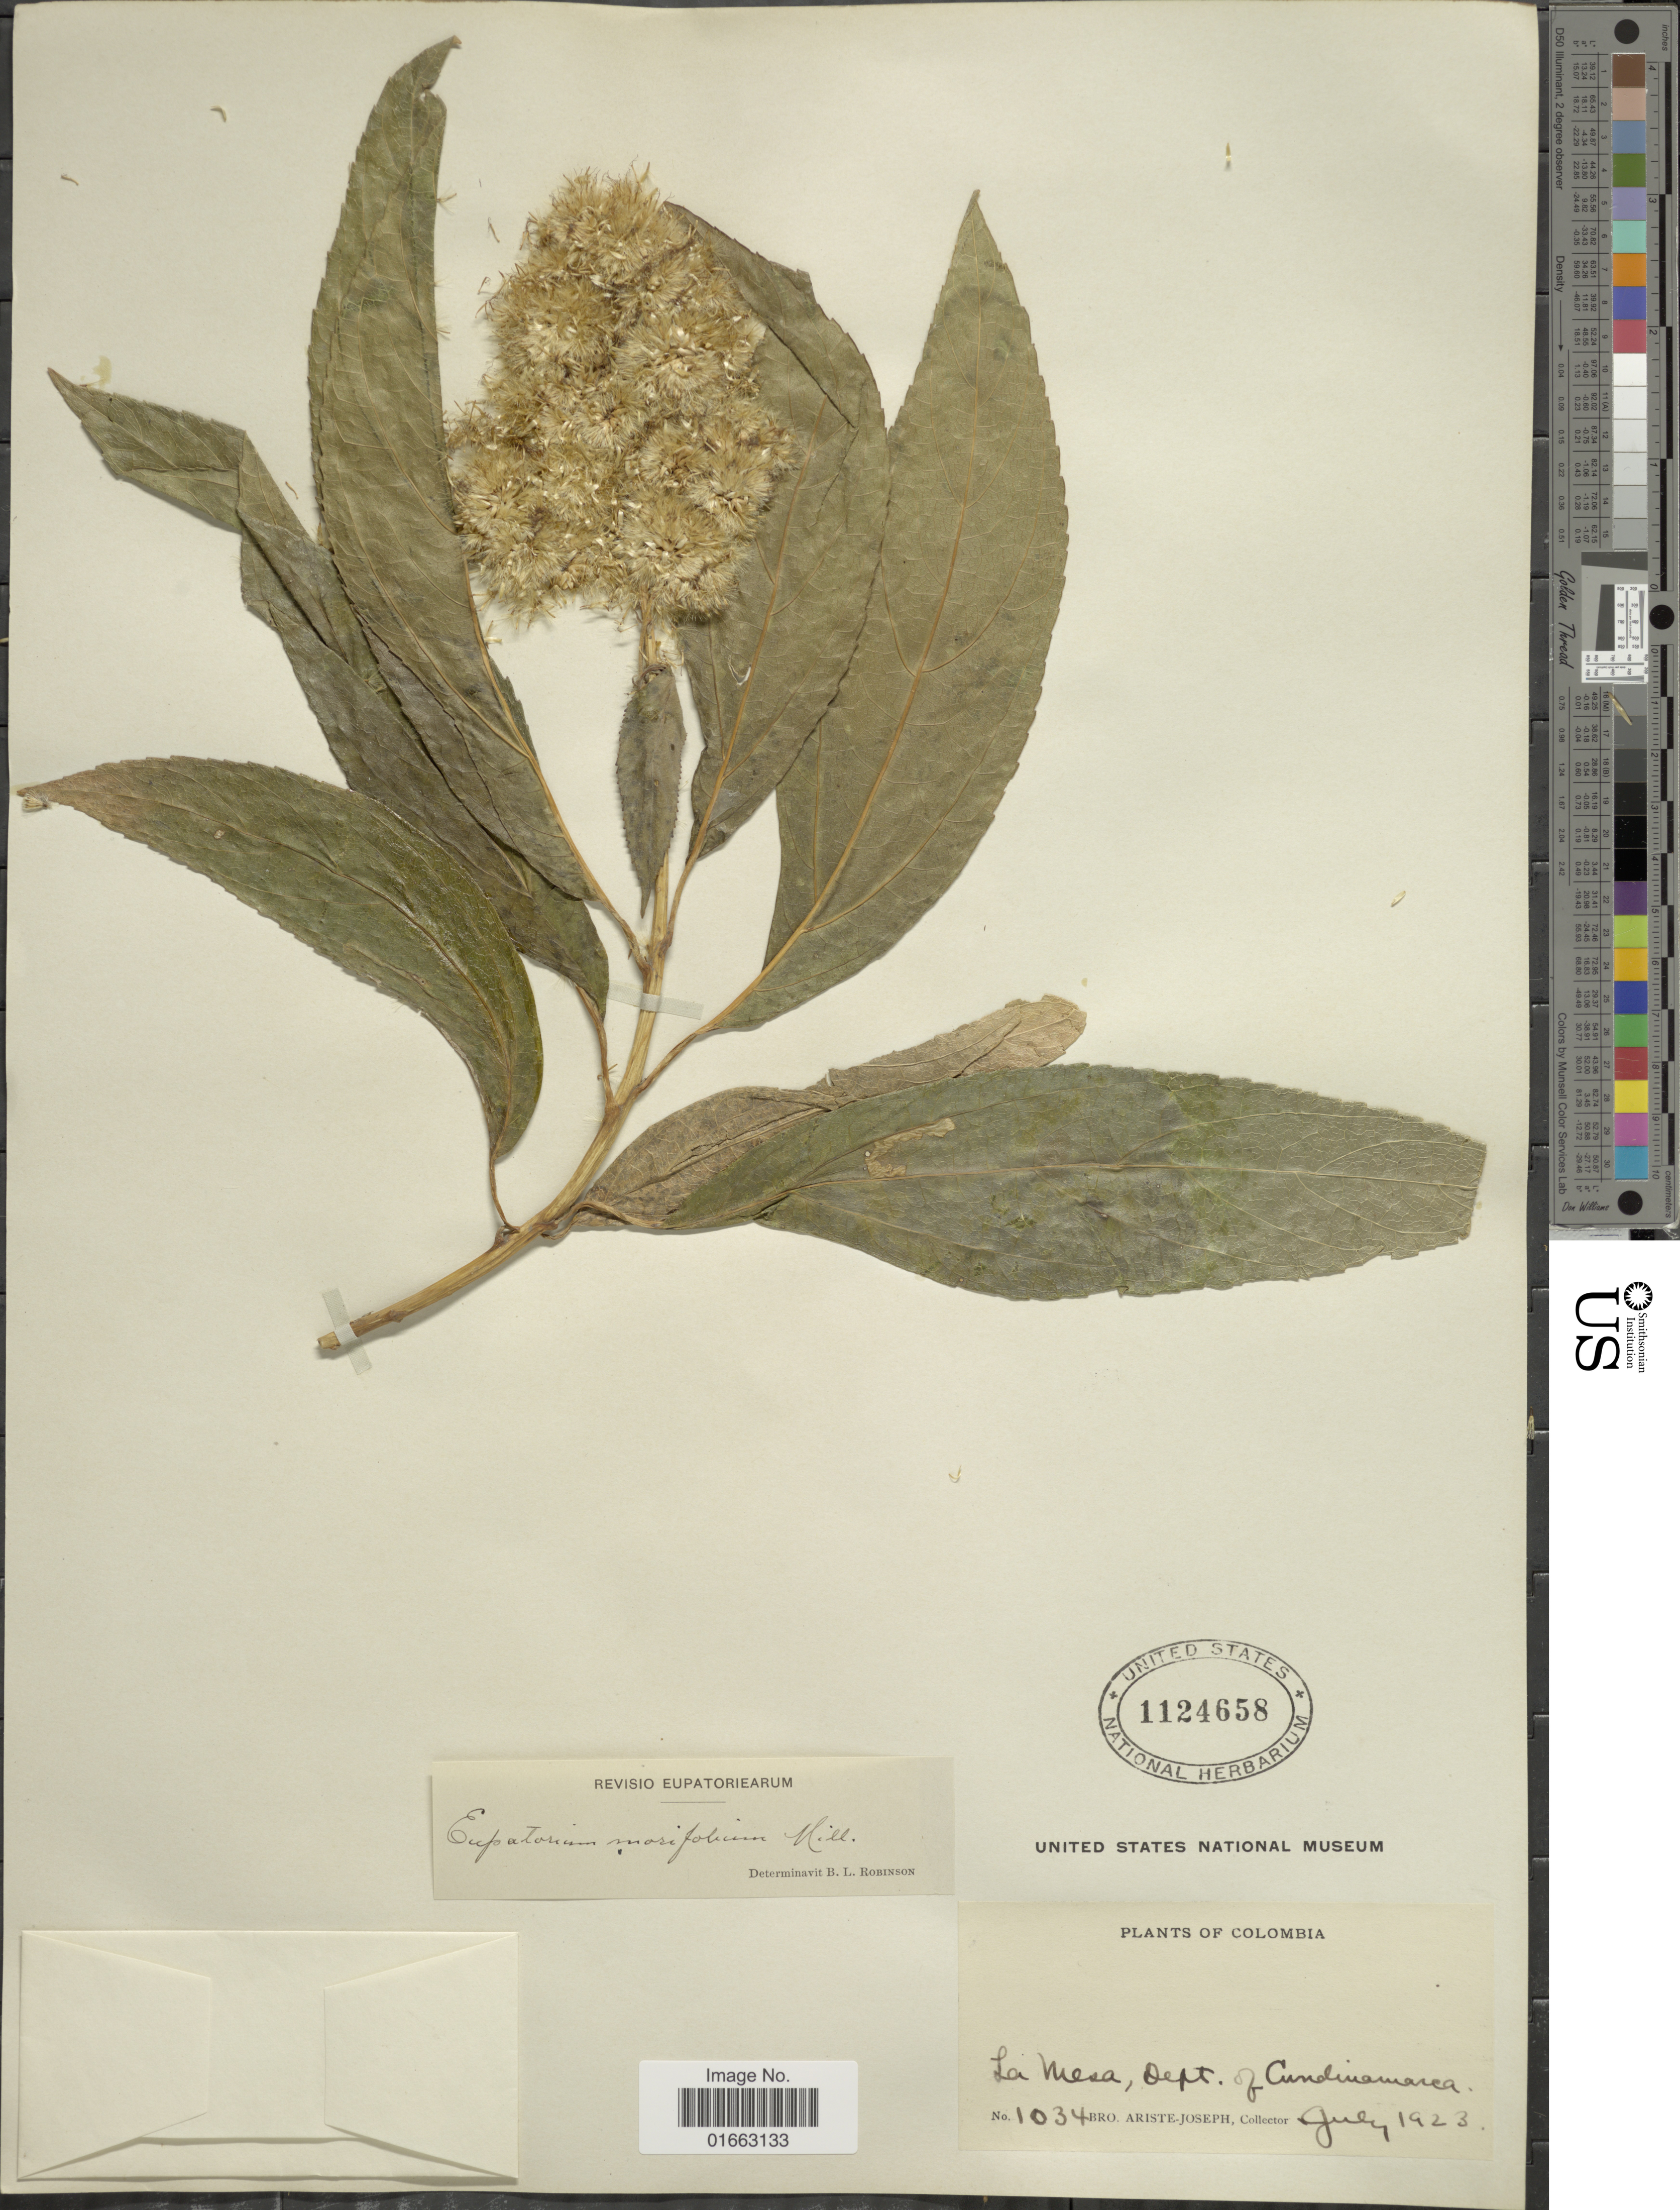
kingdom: Plantae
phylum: Tracheophyta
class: Magnoliopsida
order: Asterales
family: Asteraceae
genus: Critonia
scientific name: Critonia morifolia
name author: (Mill.) R.M. King & H. Rob.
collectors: Bro. Ariste-Joseph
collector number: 1034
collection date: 1923-07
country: Colombia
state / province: Cundinamarca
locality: La Mesa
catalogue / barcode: US 1124658